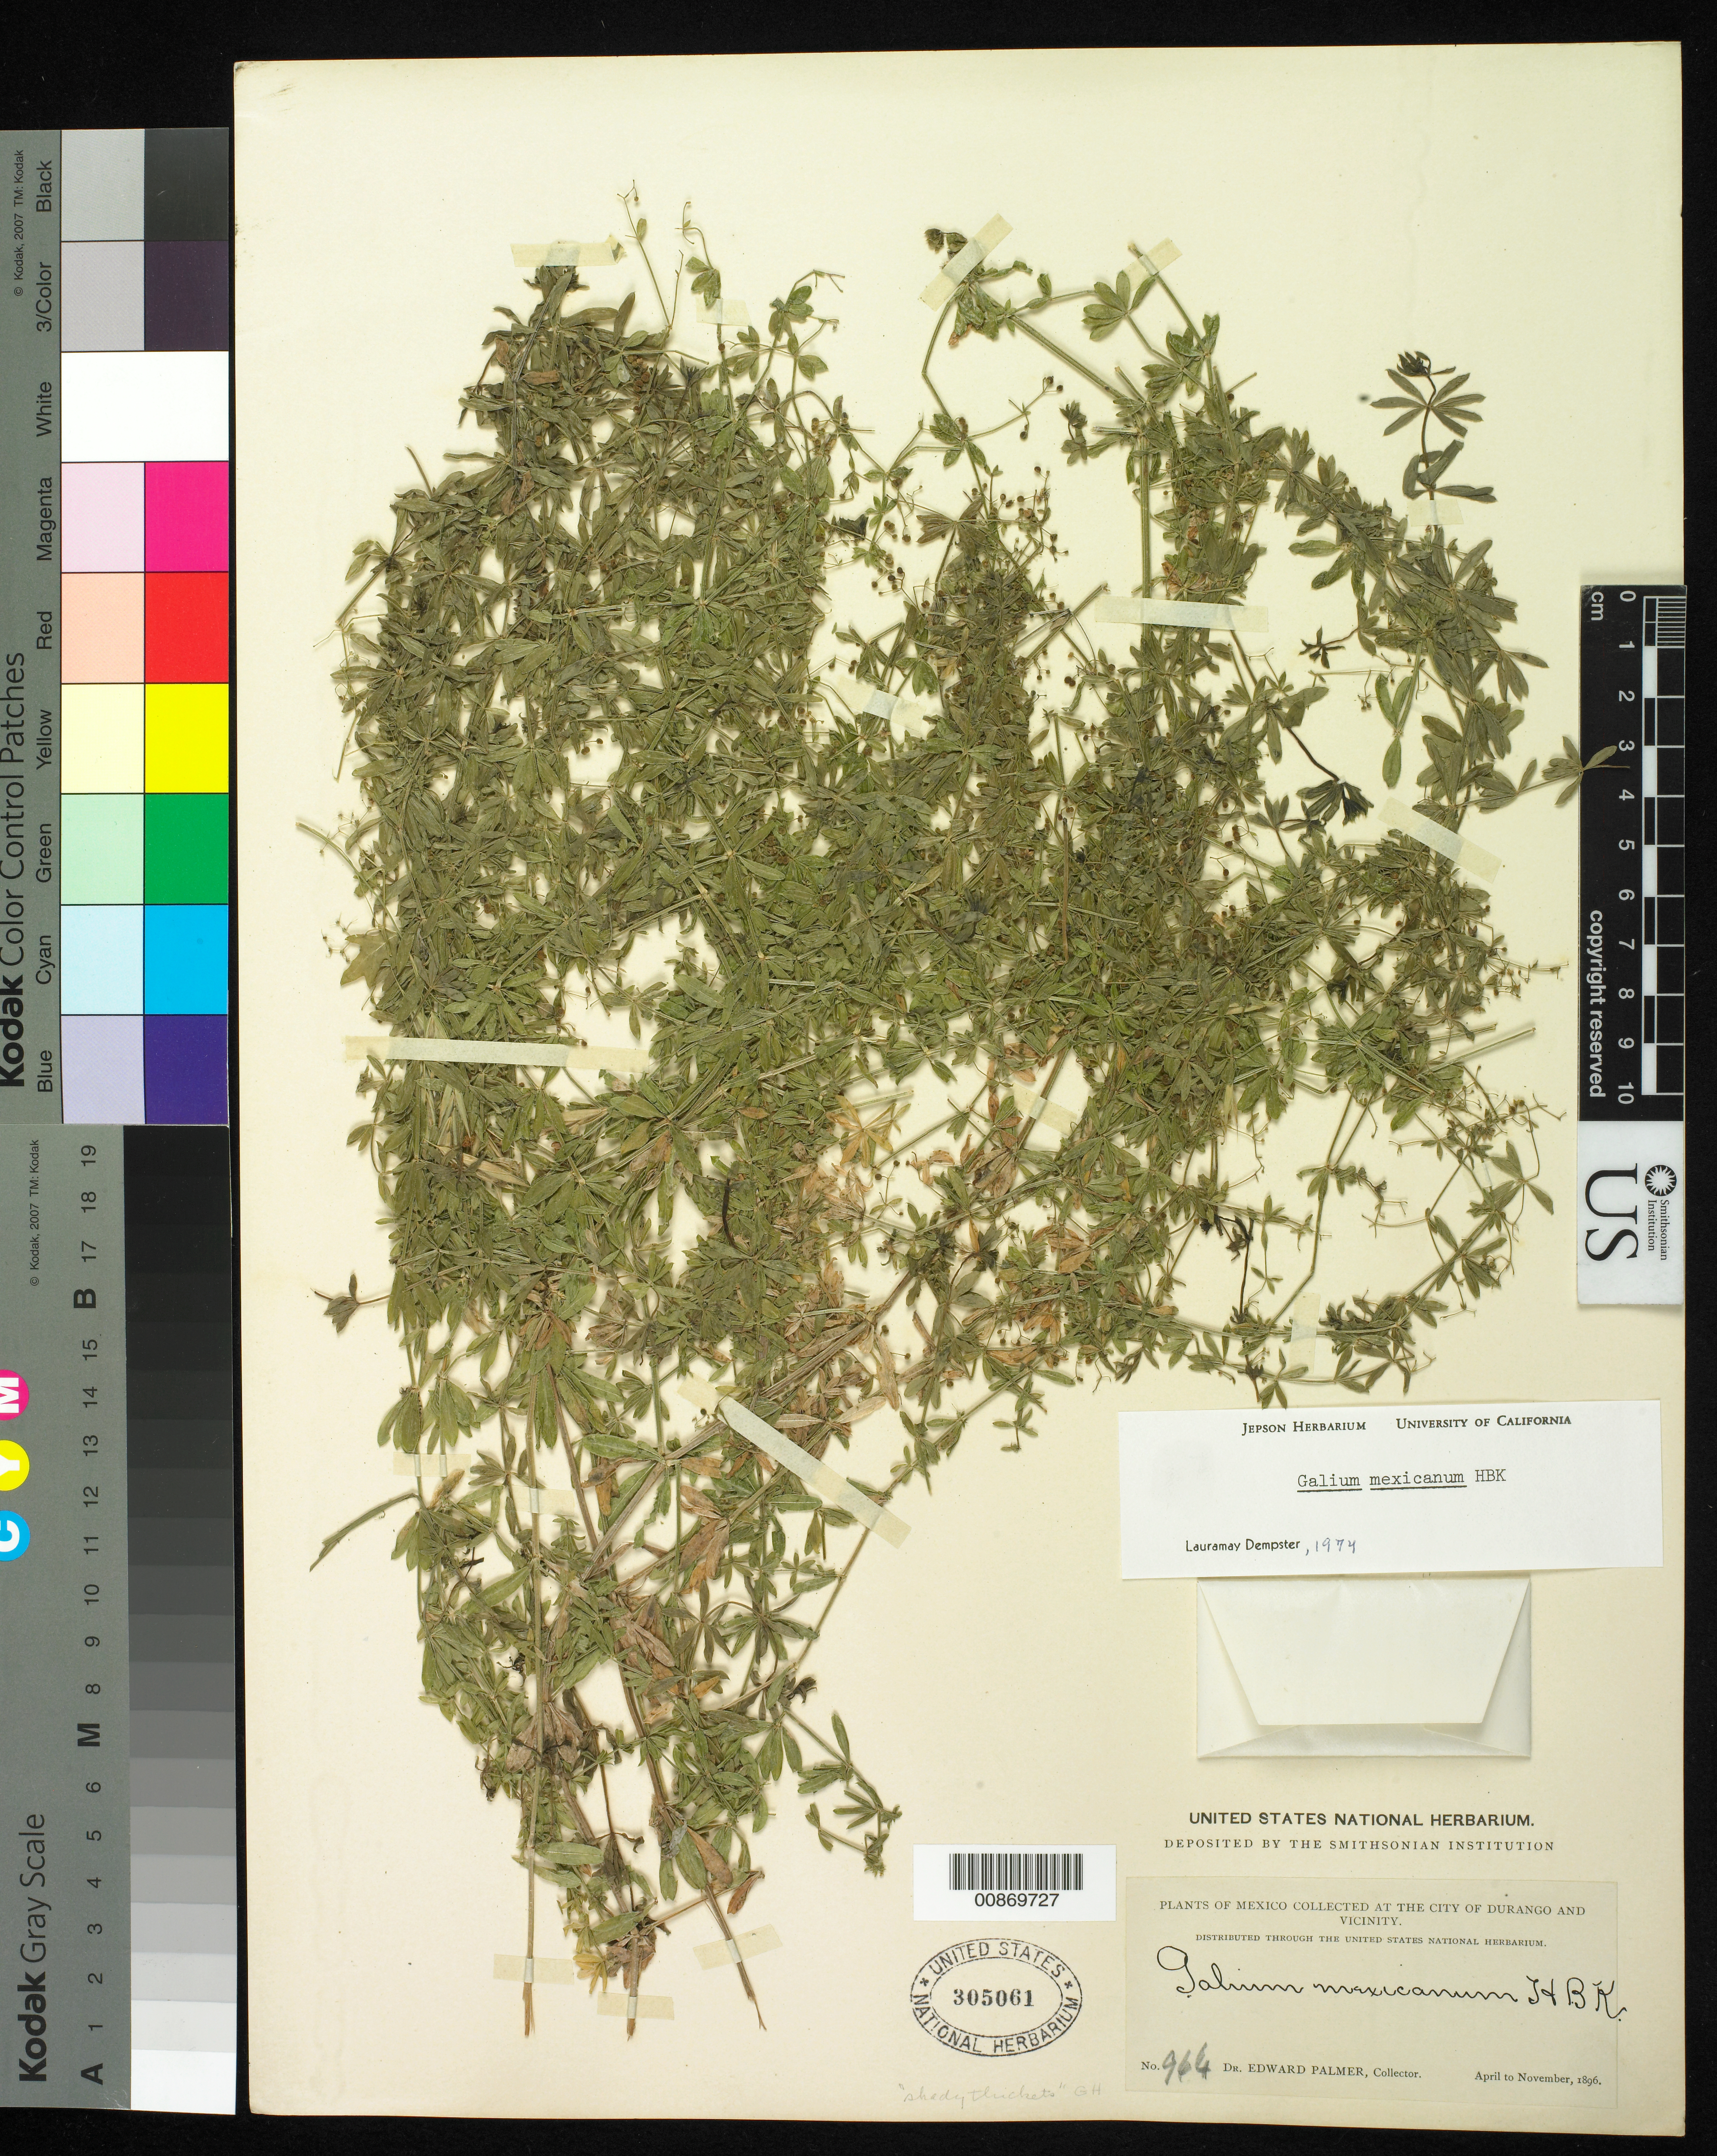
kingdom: Plantae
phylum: Tracheophyta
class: Magnoliopsida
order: Gentianales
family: Rubiaceae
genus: Galium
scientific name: Galium mexicanum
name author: Kunth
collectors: E. Palmer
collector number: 964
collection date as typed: Apr 1896 to -- Nov 1896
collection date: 1896-04/1896-11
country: Mexico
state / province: Durango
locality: City of Durango and vicinity.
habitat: Shady thickets.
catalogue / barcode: US 305061